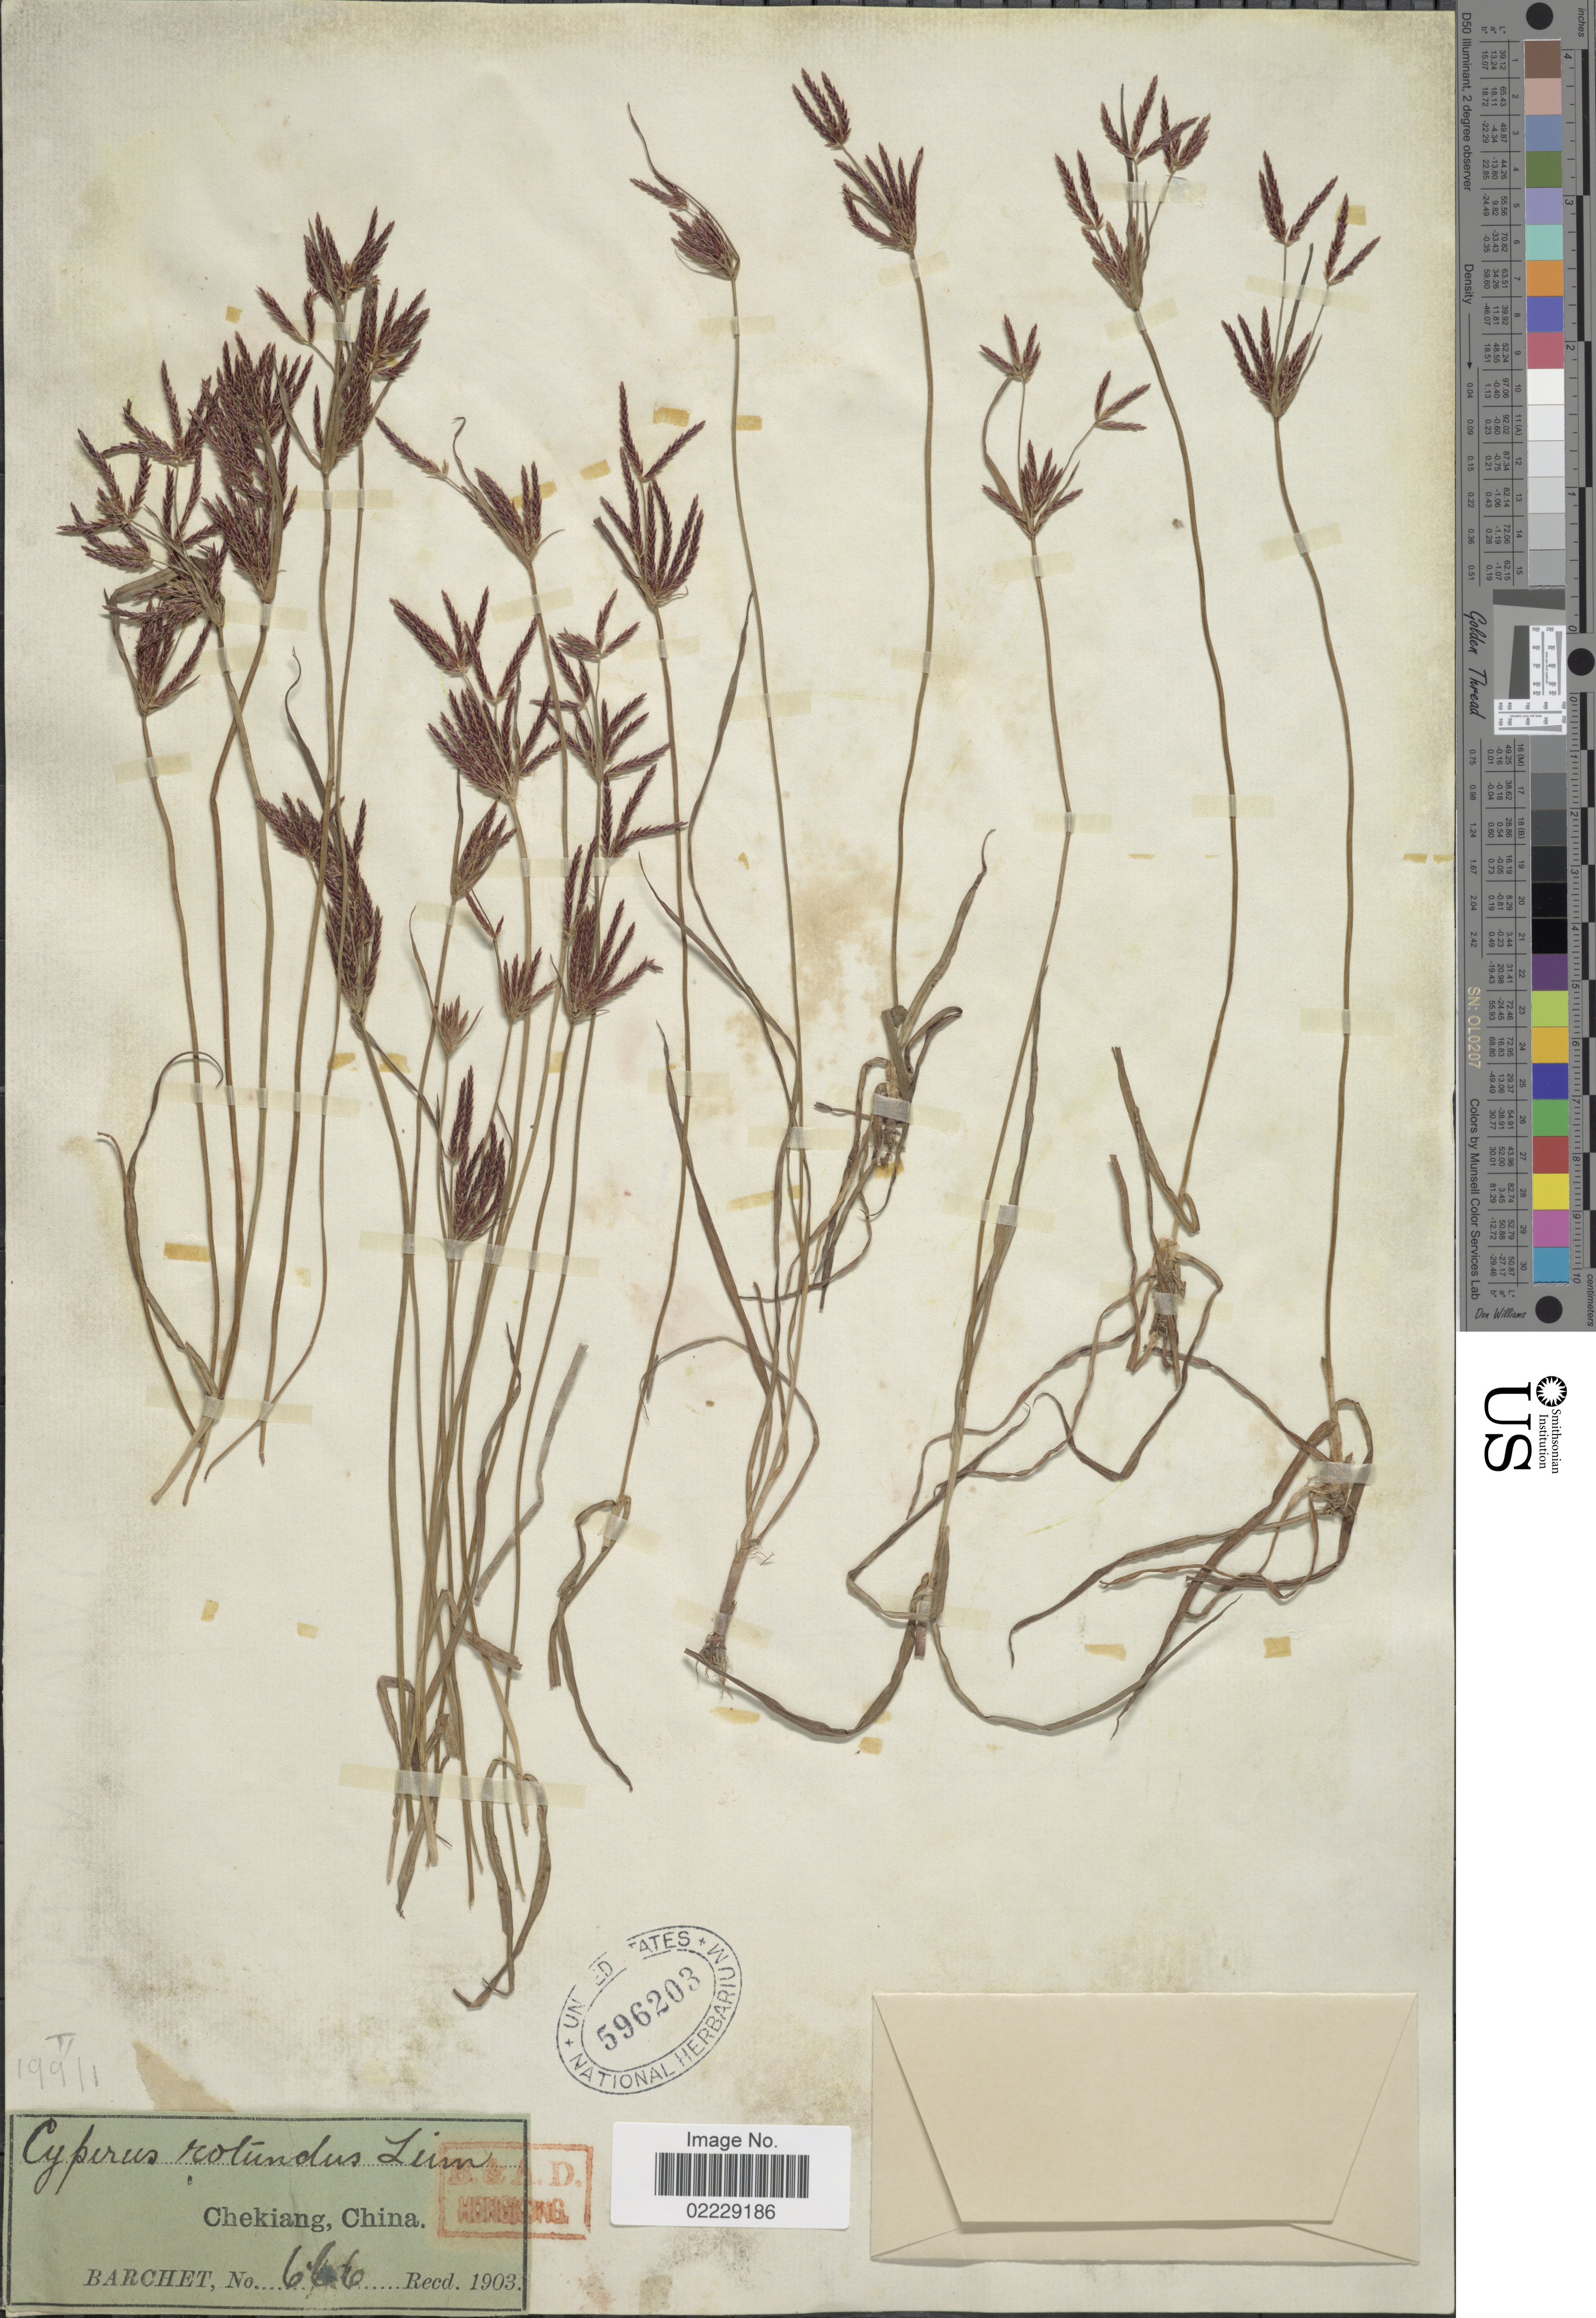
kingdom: Plantae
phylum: Tracheophyta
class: Liliopsida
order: Poales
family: Cyperaceae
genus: Cyperus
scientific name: Cyperus rotundus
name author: L.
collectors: Barchet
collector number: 66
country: China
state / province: Zhejiang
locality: Chekiang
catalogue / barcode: US 596203